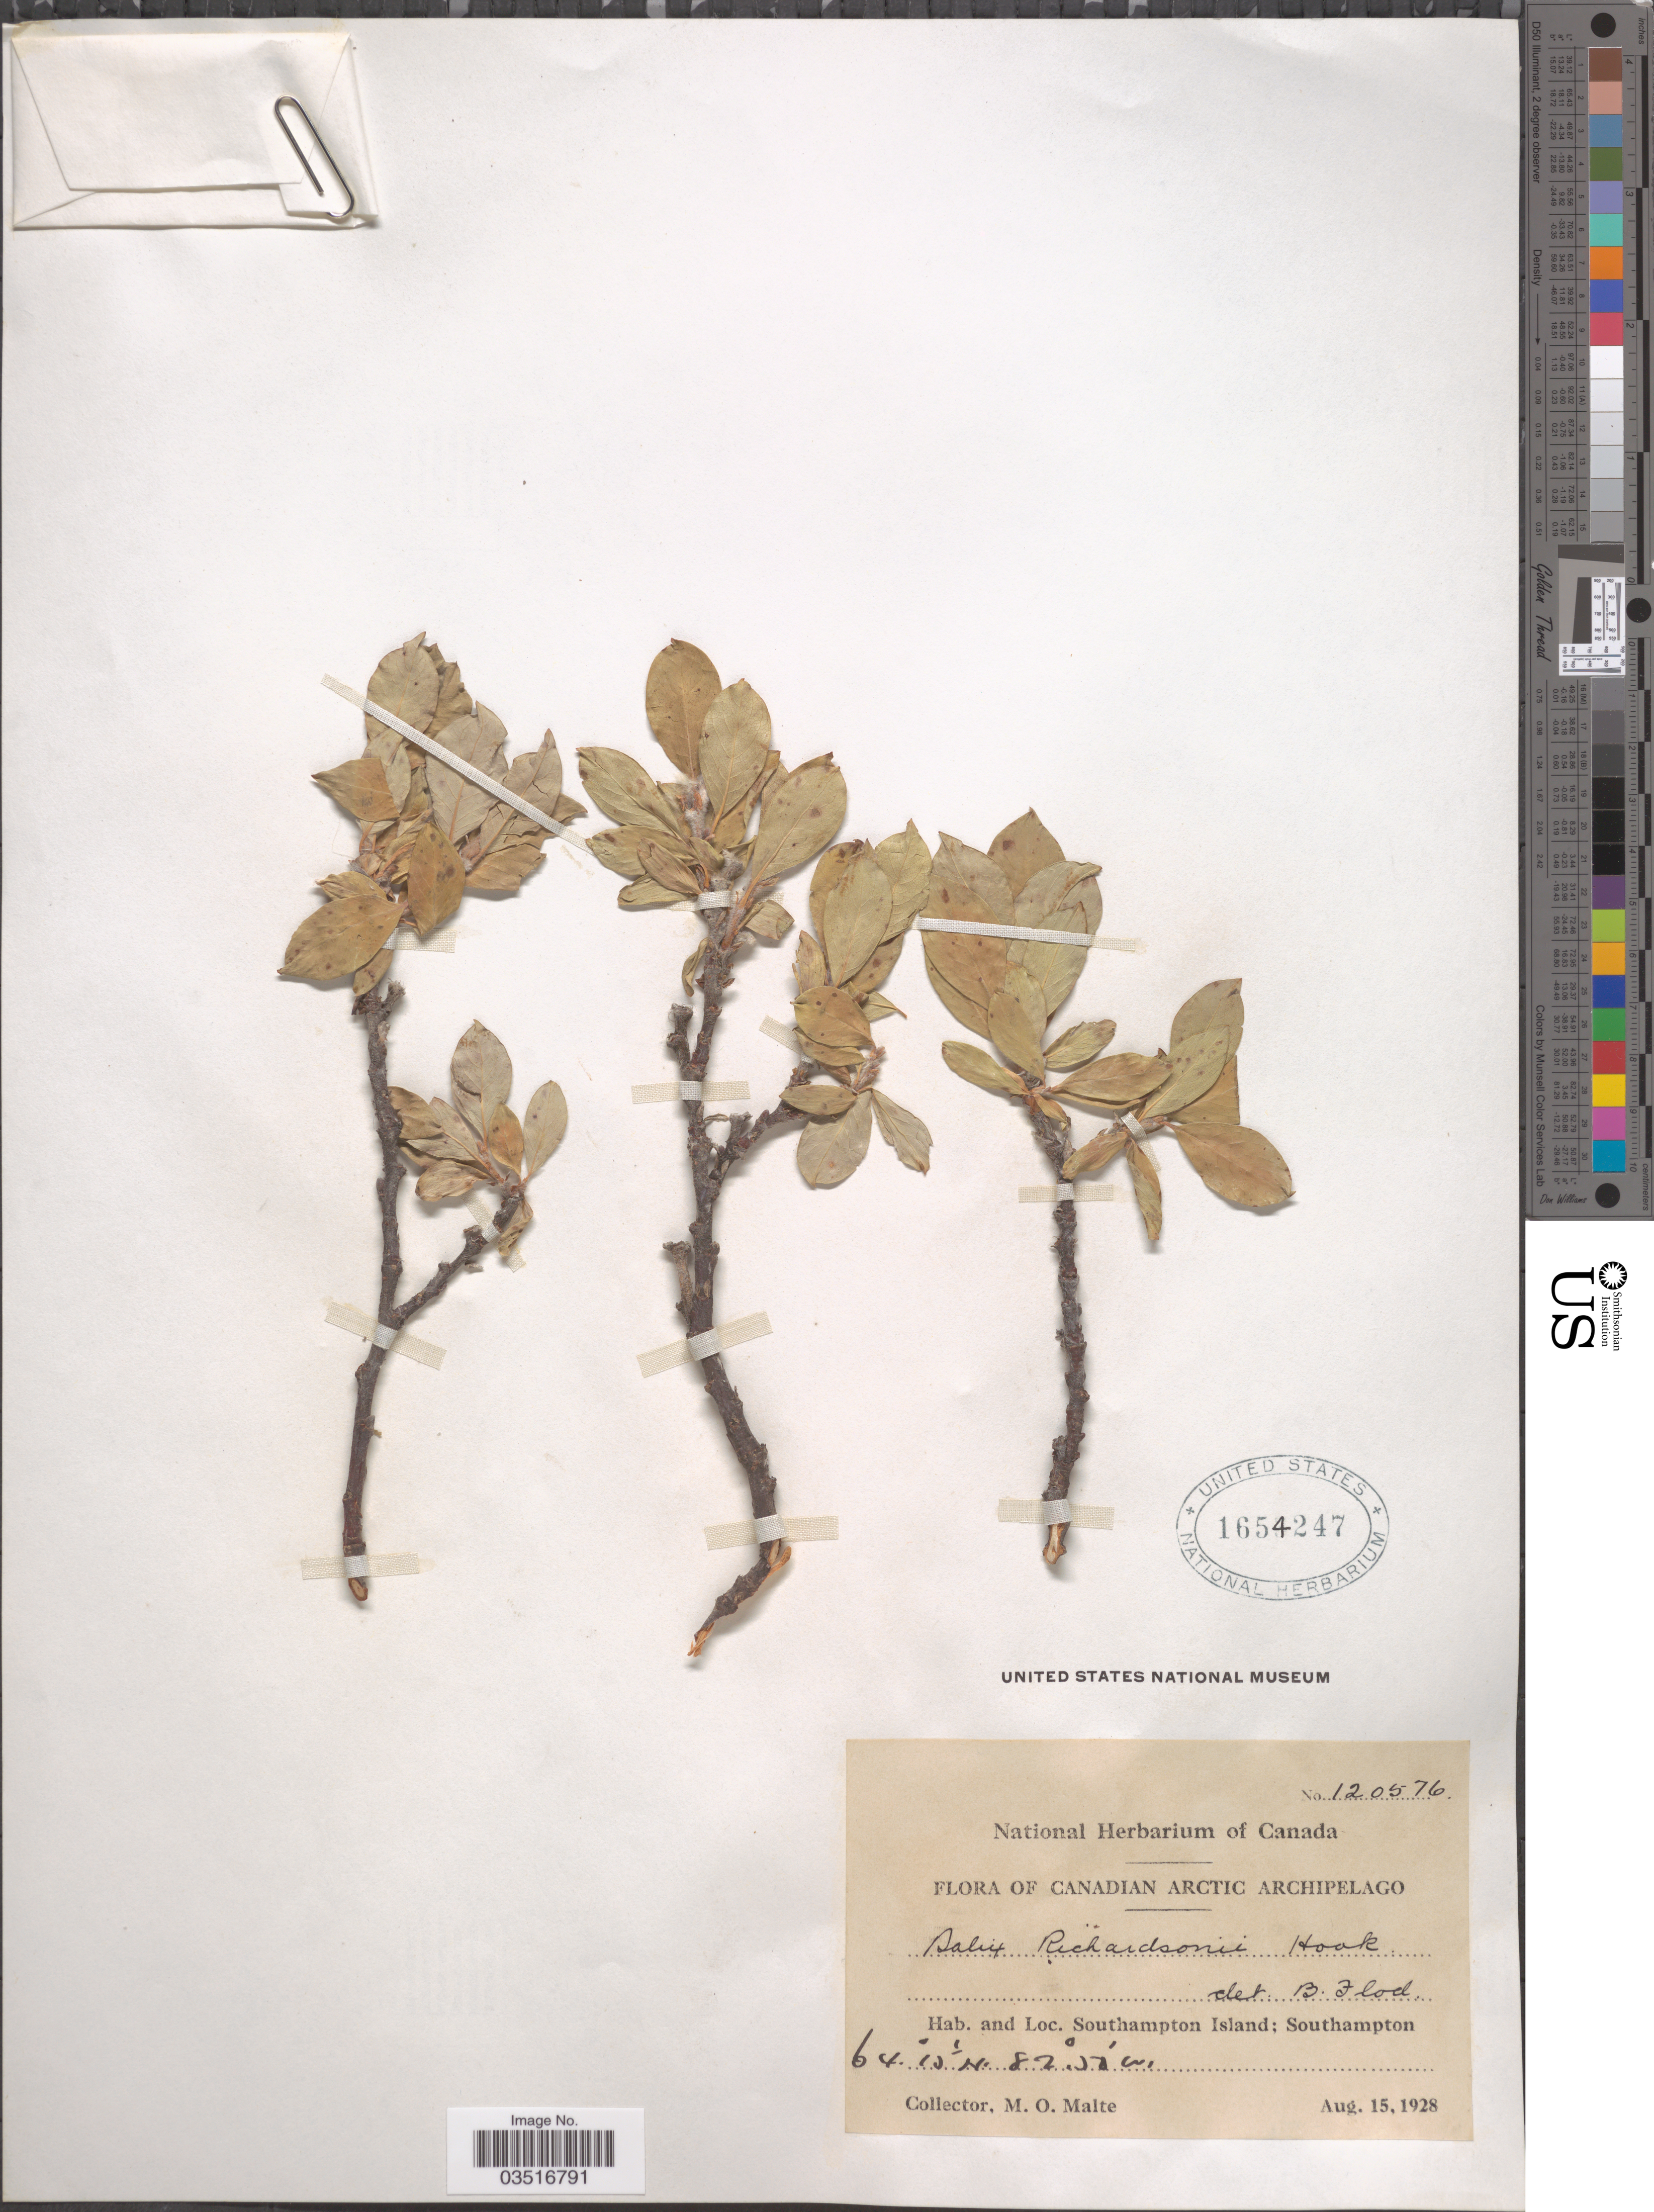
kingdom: Plantae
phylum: Tracheophyta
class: Magnoliopsida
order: Malpighiales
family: Salicaceae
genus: Salix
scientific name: Salix richardsonii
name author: Hook.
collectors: M. O. Malte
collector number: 120576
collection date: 1928-08-15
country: Canada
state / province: Nunavut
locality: Canadian Arctic Archipelago. Southampton Island: Southampton.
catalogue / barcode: US 1654247